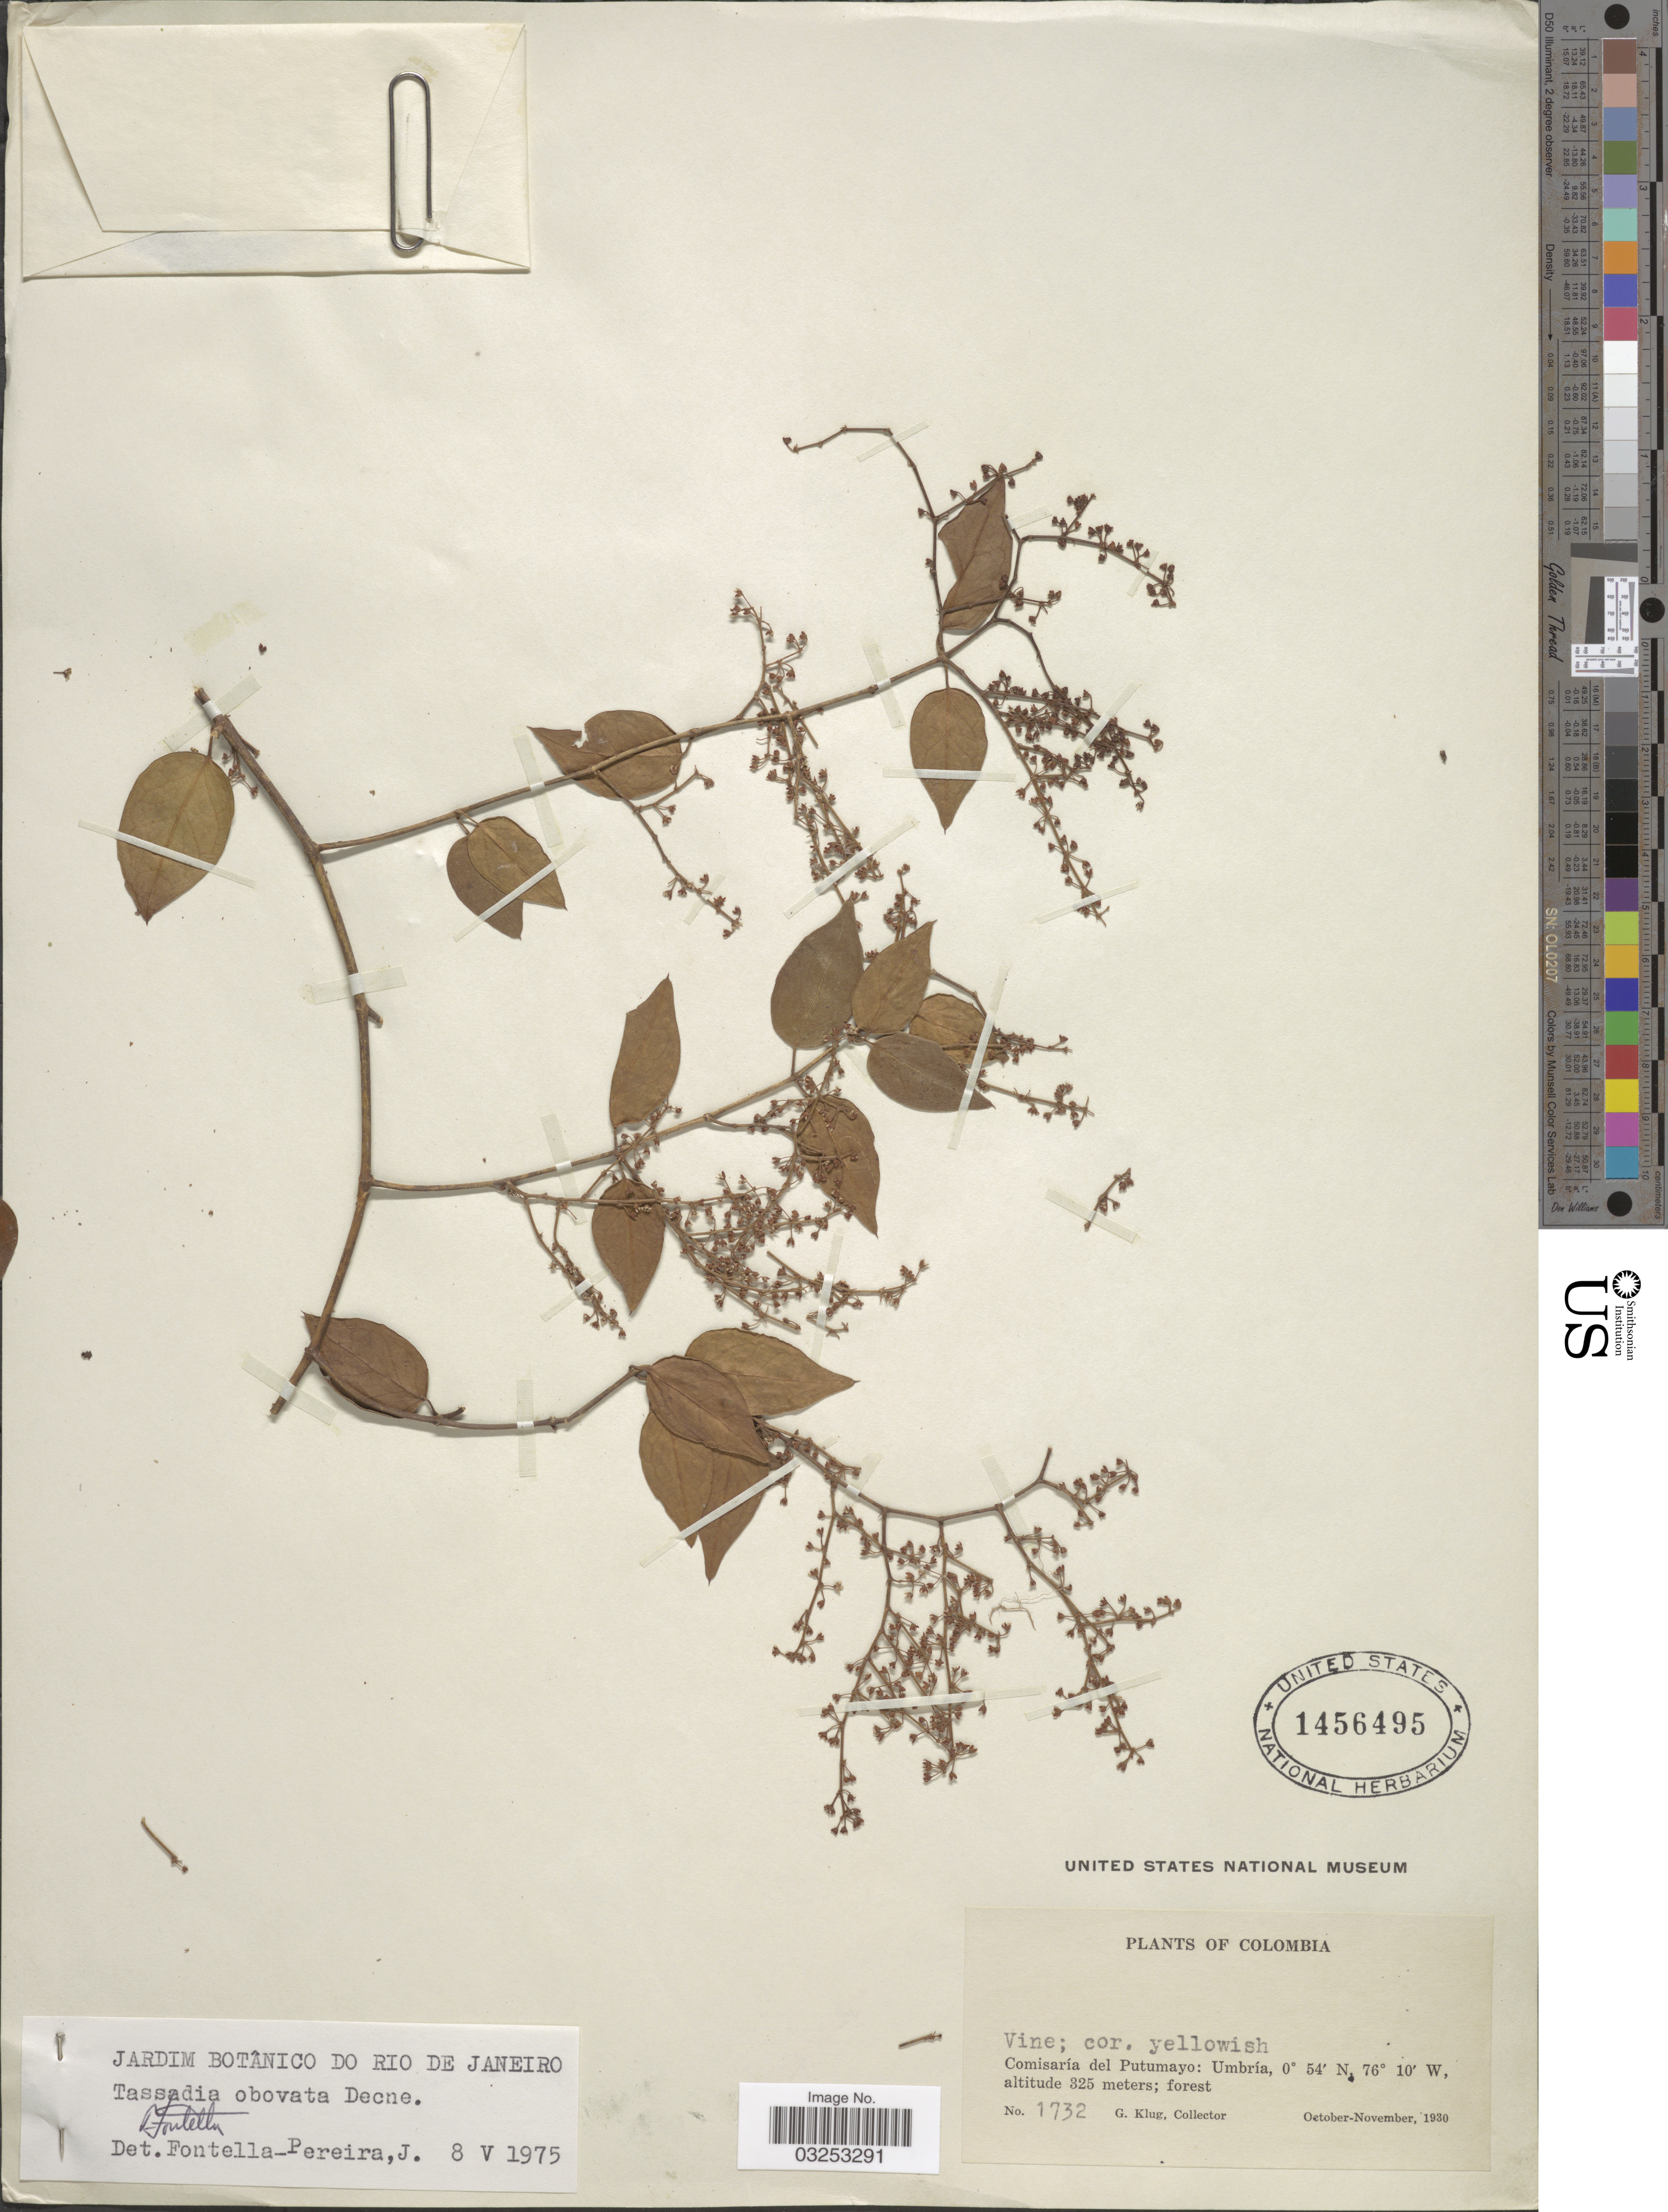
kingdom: Plantae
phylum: Tracheophyta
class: Magnoliopsida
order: Gentianales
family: Apocynaceae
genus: Tassadia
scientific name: Tassadia obovata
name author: Decne.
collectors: G. Klug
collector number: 1732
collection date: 1930-10/1930-11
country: Colombia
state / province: Putumayo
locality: Comisaría del Putumayo: Umbría.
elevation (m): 325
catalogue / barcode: US 1456495